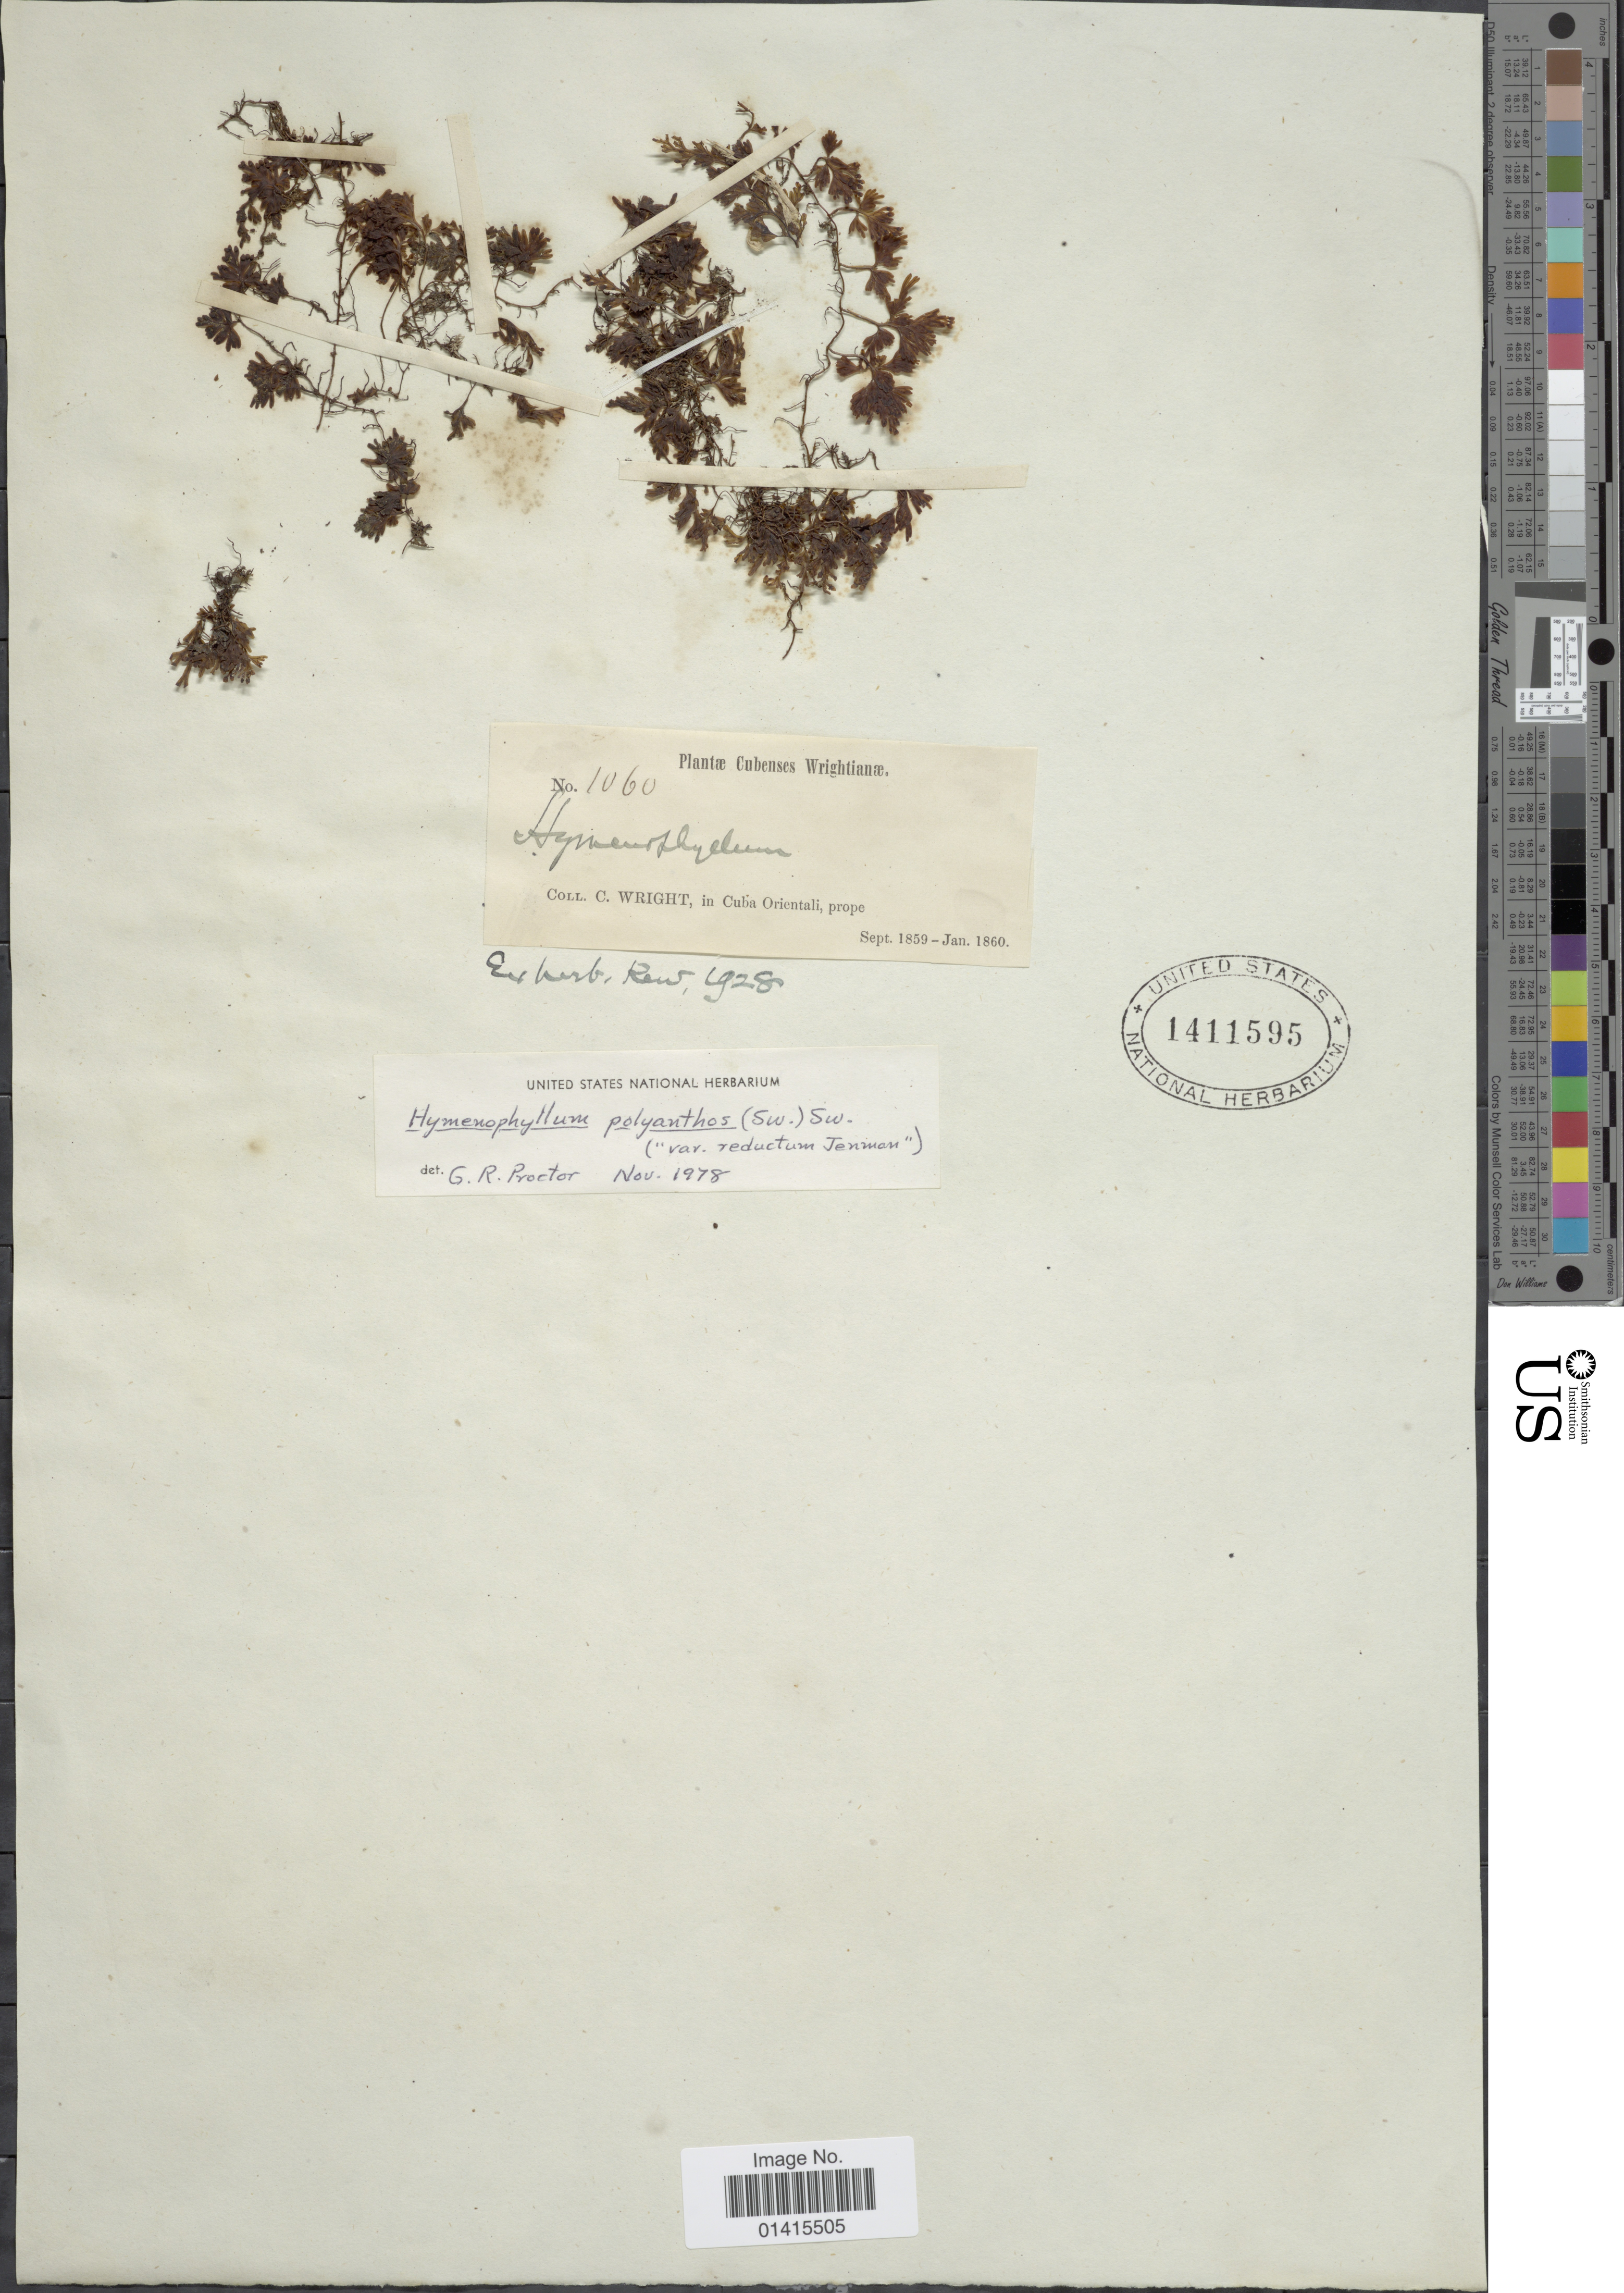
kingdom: Plantae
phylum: Tracheophyta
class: Polypodiopsida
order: Hymenophyllales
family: Hymenophyllaceae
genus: Hymenophyllum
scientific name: Hymenophyllum polyanthos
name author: (Sw.) Sw.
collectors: C. Wright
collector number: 1060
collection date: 1859-09/1860-01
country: Cuba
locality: Cuba Orientali prope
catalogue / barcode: US 1411595